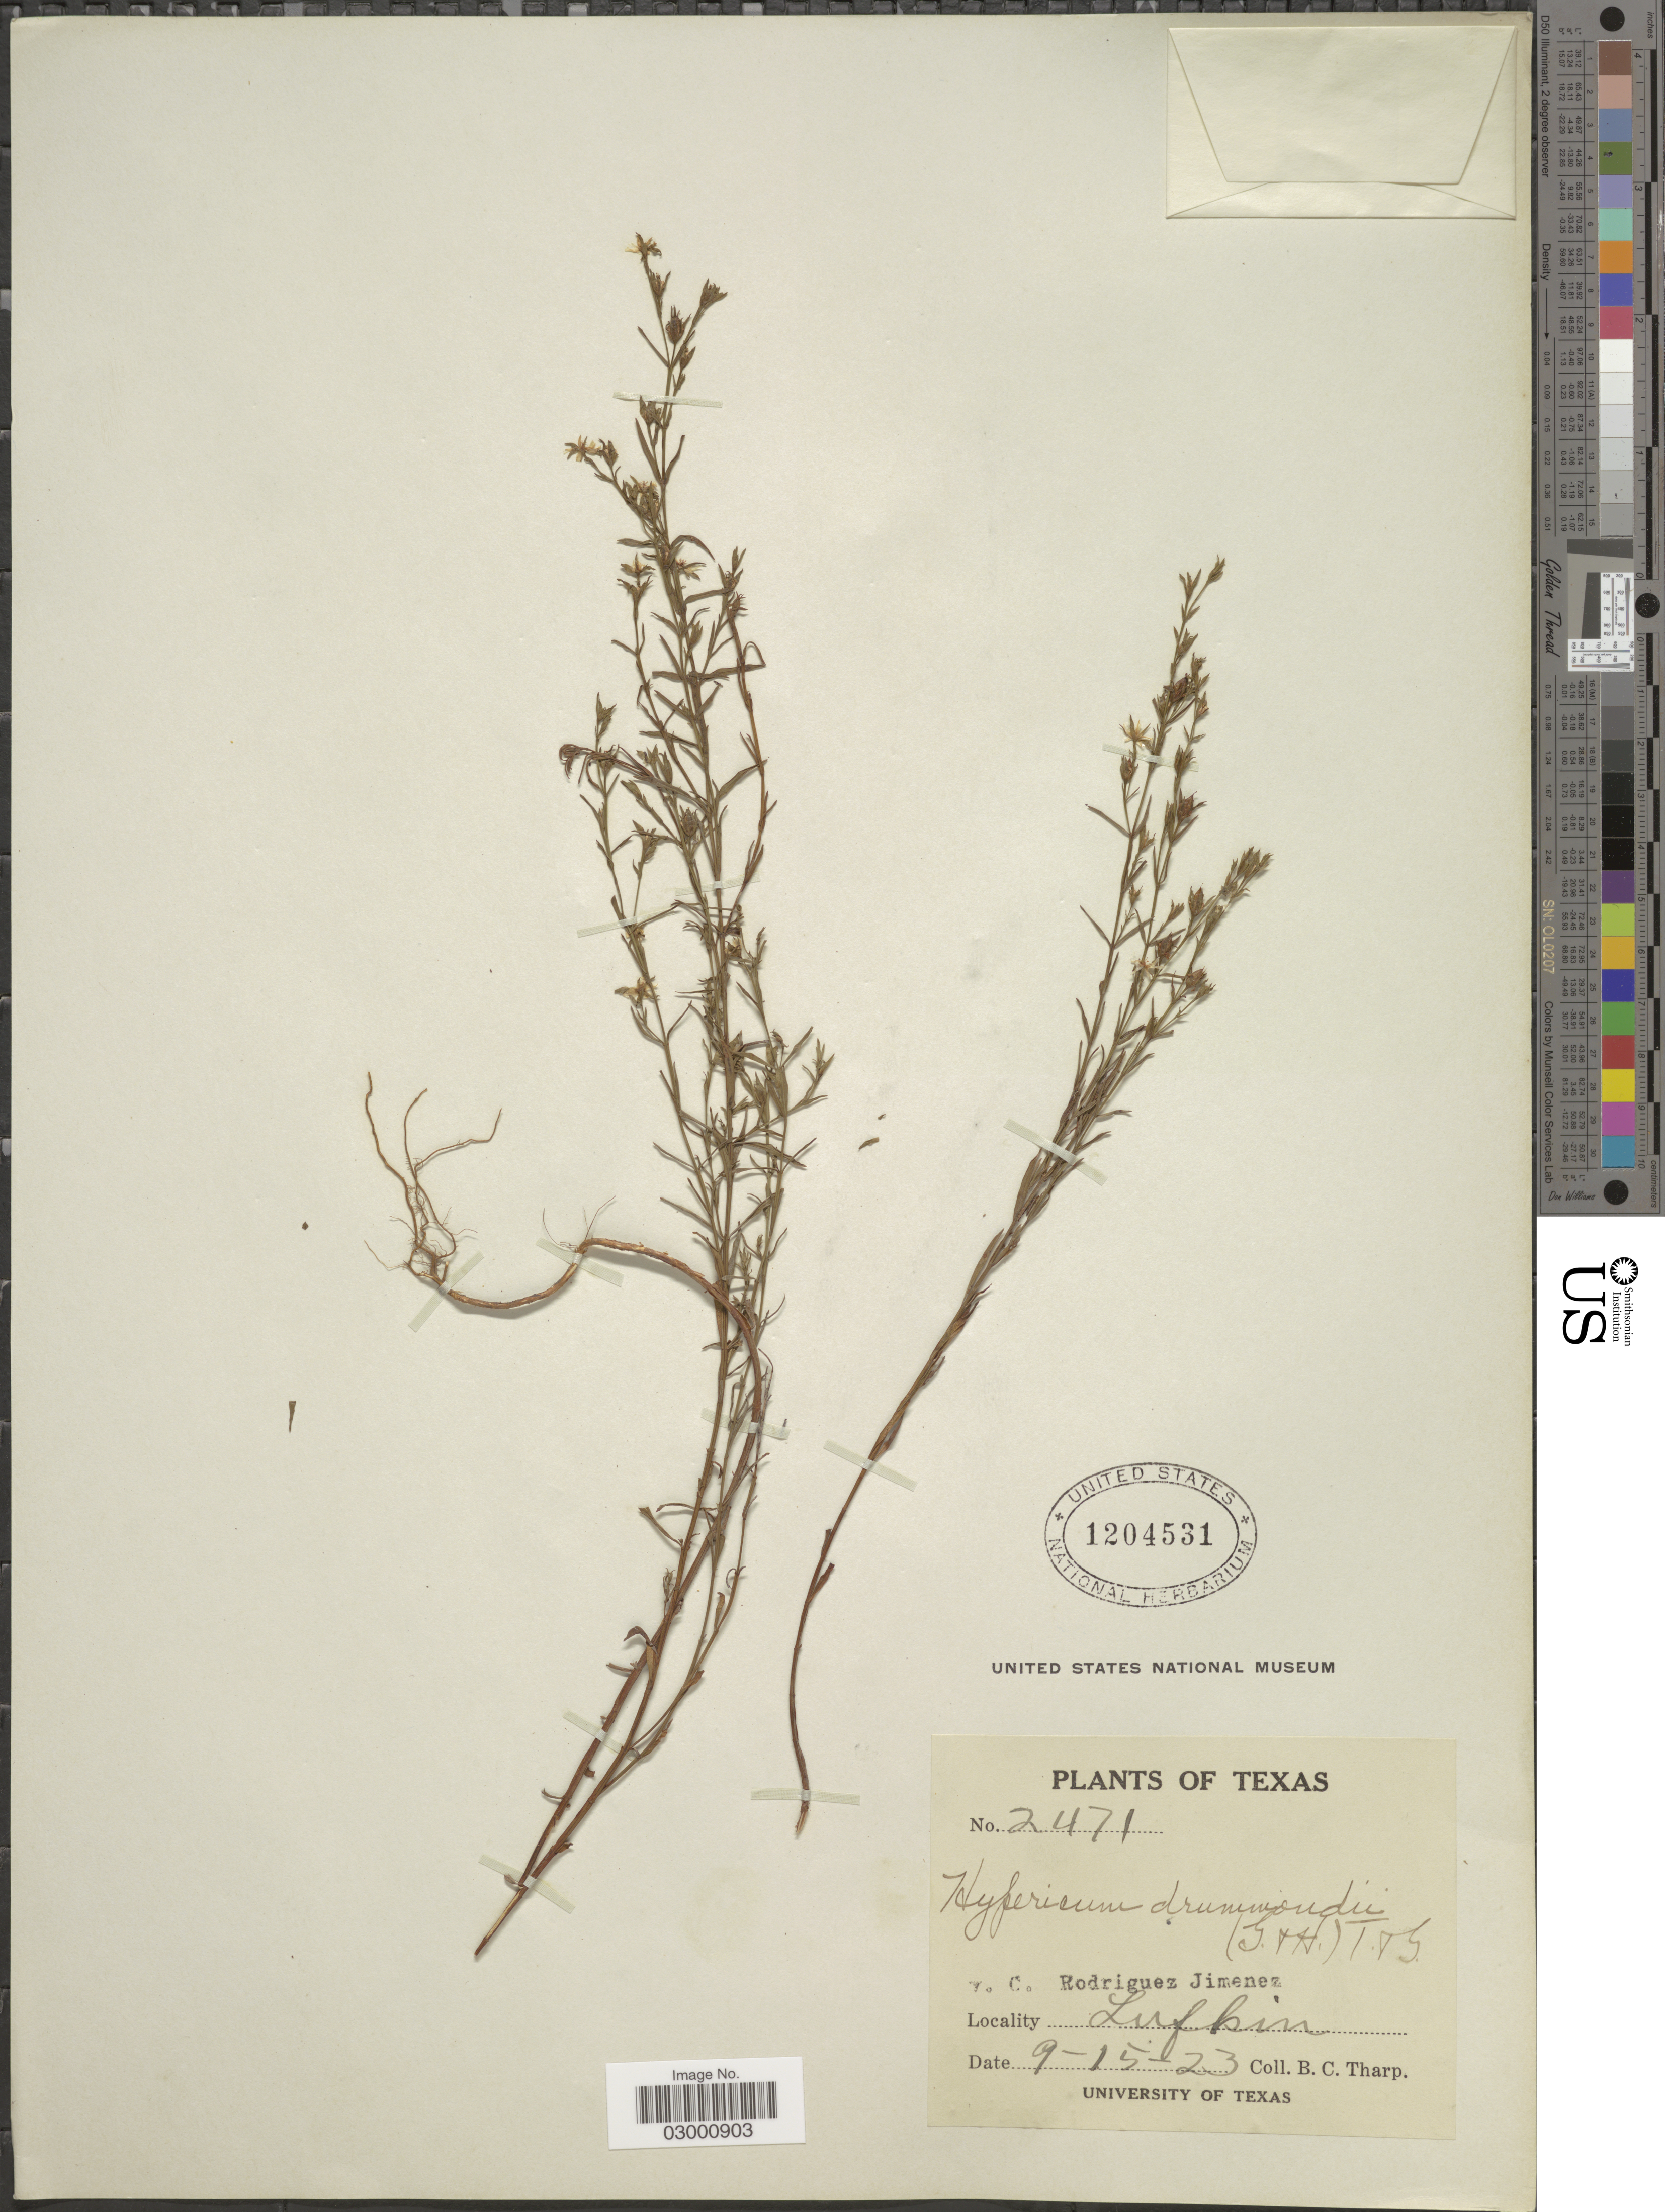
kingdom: Plantae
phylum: Tracheophyta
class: Magnoliopsida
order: Malpighiales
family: Hypericaceae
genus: Hypericum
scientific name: Hypericum drummondii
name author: (Grev. & Hook.) Torr. & A. Gray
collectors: B. C. Tharp & v. C. Rodríguez Jiménez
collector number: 2471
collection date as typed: Transcribed d/m/y: 15/9/23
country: United States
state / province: Texas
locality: Lufkin.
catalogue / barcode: US 1204531